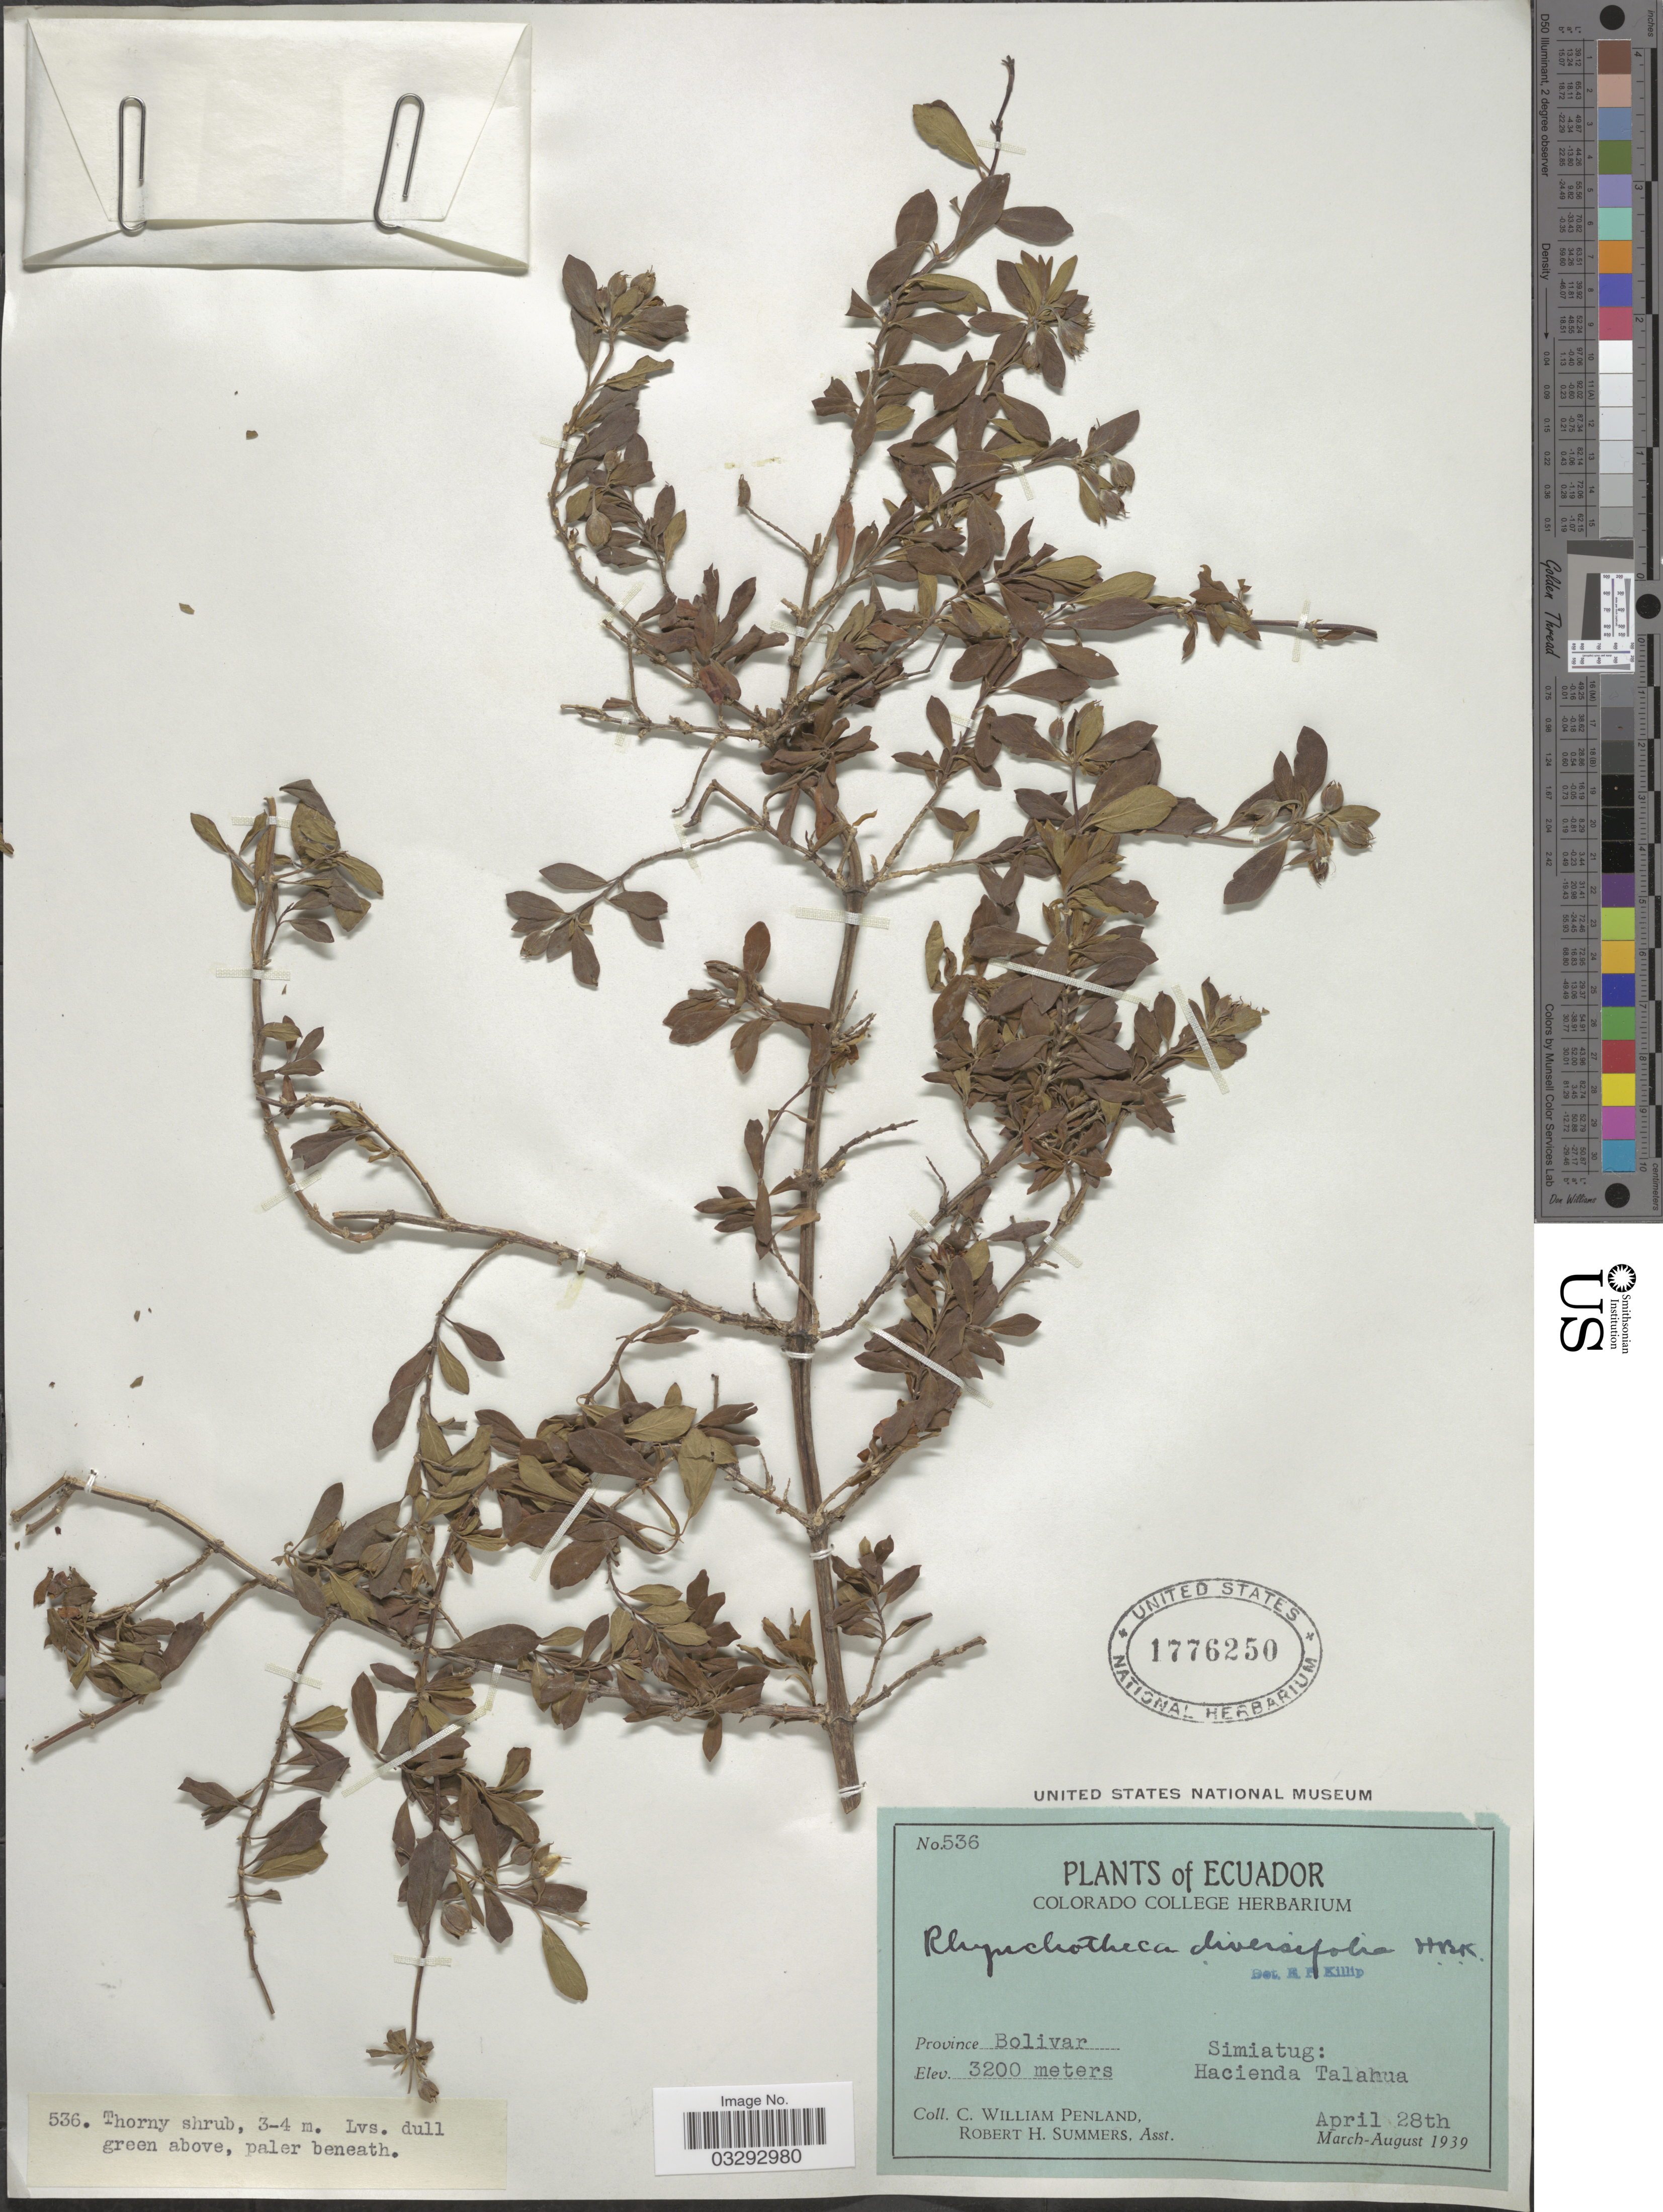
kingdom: Plantae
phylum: Tracheophyta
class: Magnoliopsida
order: Geraniales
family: Vivianiaceae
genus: Rhynchotheca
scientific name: Rhynchotheca diversifolia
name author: Kunth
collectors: C. W. Penland & R. Summers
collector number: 536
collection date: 1939-04-28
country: Ecuador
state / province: Bolívar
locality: Simiatug: Hacienda Talahua.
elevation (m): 3200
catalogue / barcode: US 1776250